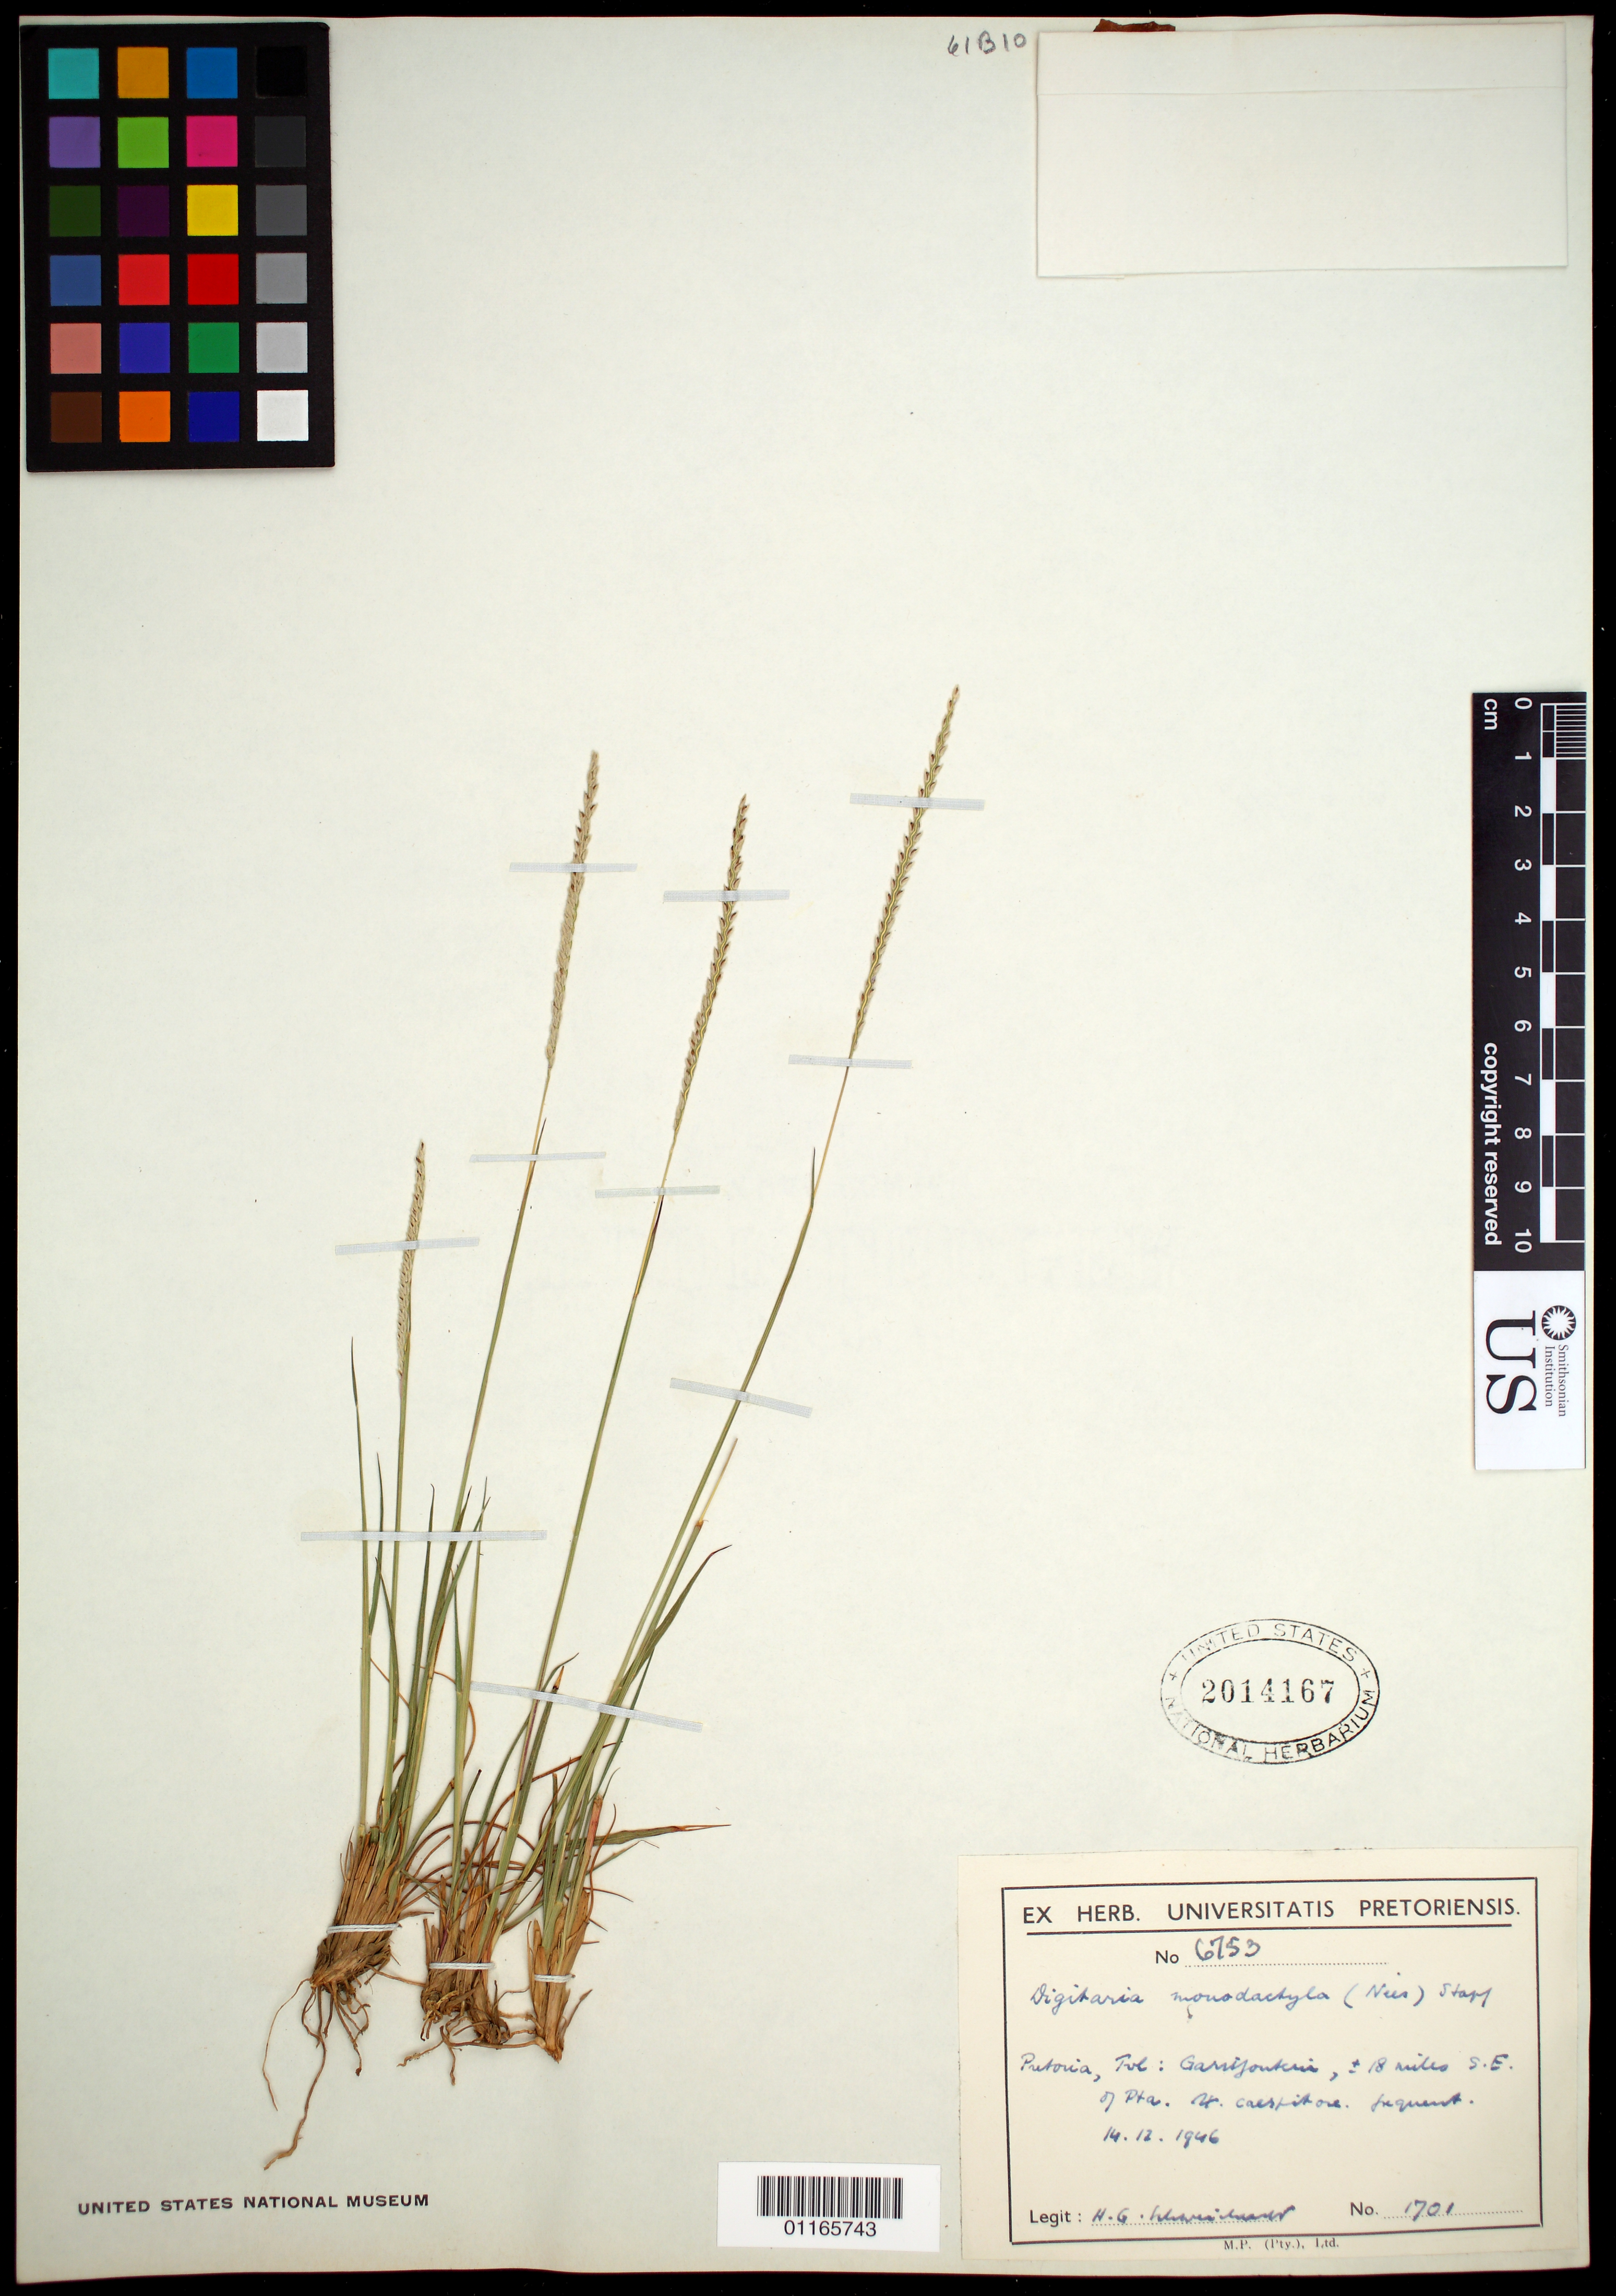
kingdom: Plantae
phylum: Tracheophyta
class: Liliopsida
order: Poales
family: Poaceae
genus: Digitaria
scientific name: Digitaria monodactyla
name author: (Nees) Stapf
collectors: H. W.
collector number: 1701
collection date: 1946-12-14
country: South Africa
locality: Pretoria, Tvl: Garsyoukin, +/- 18 miles S. E. of Pta. 4 caesfitore.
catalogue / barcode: US 2014167